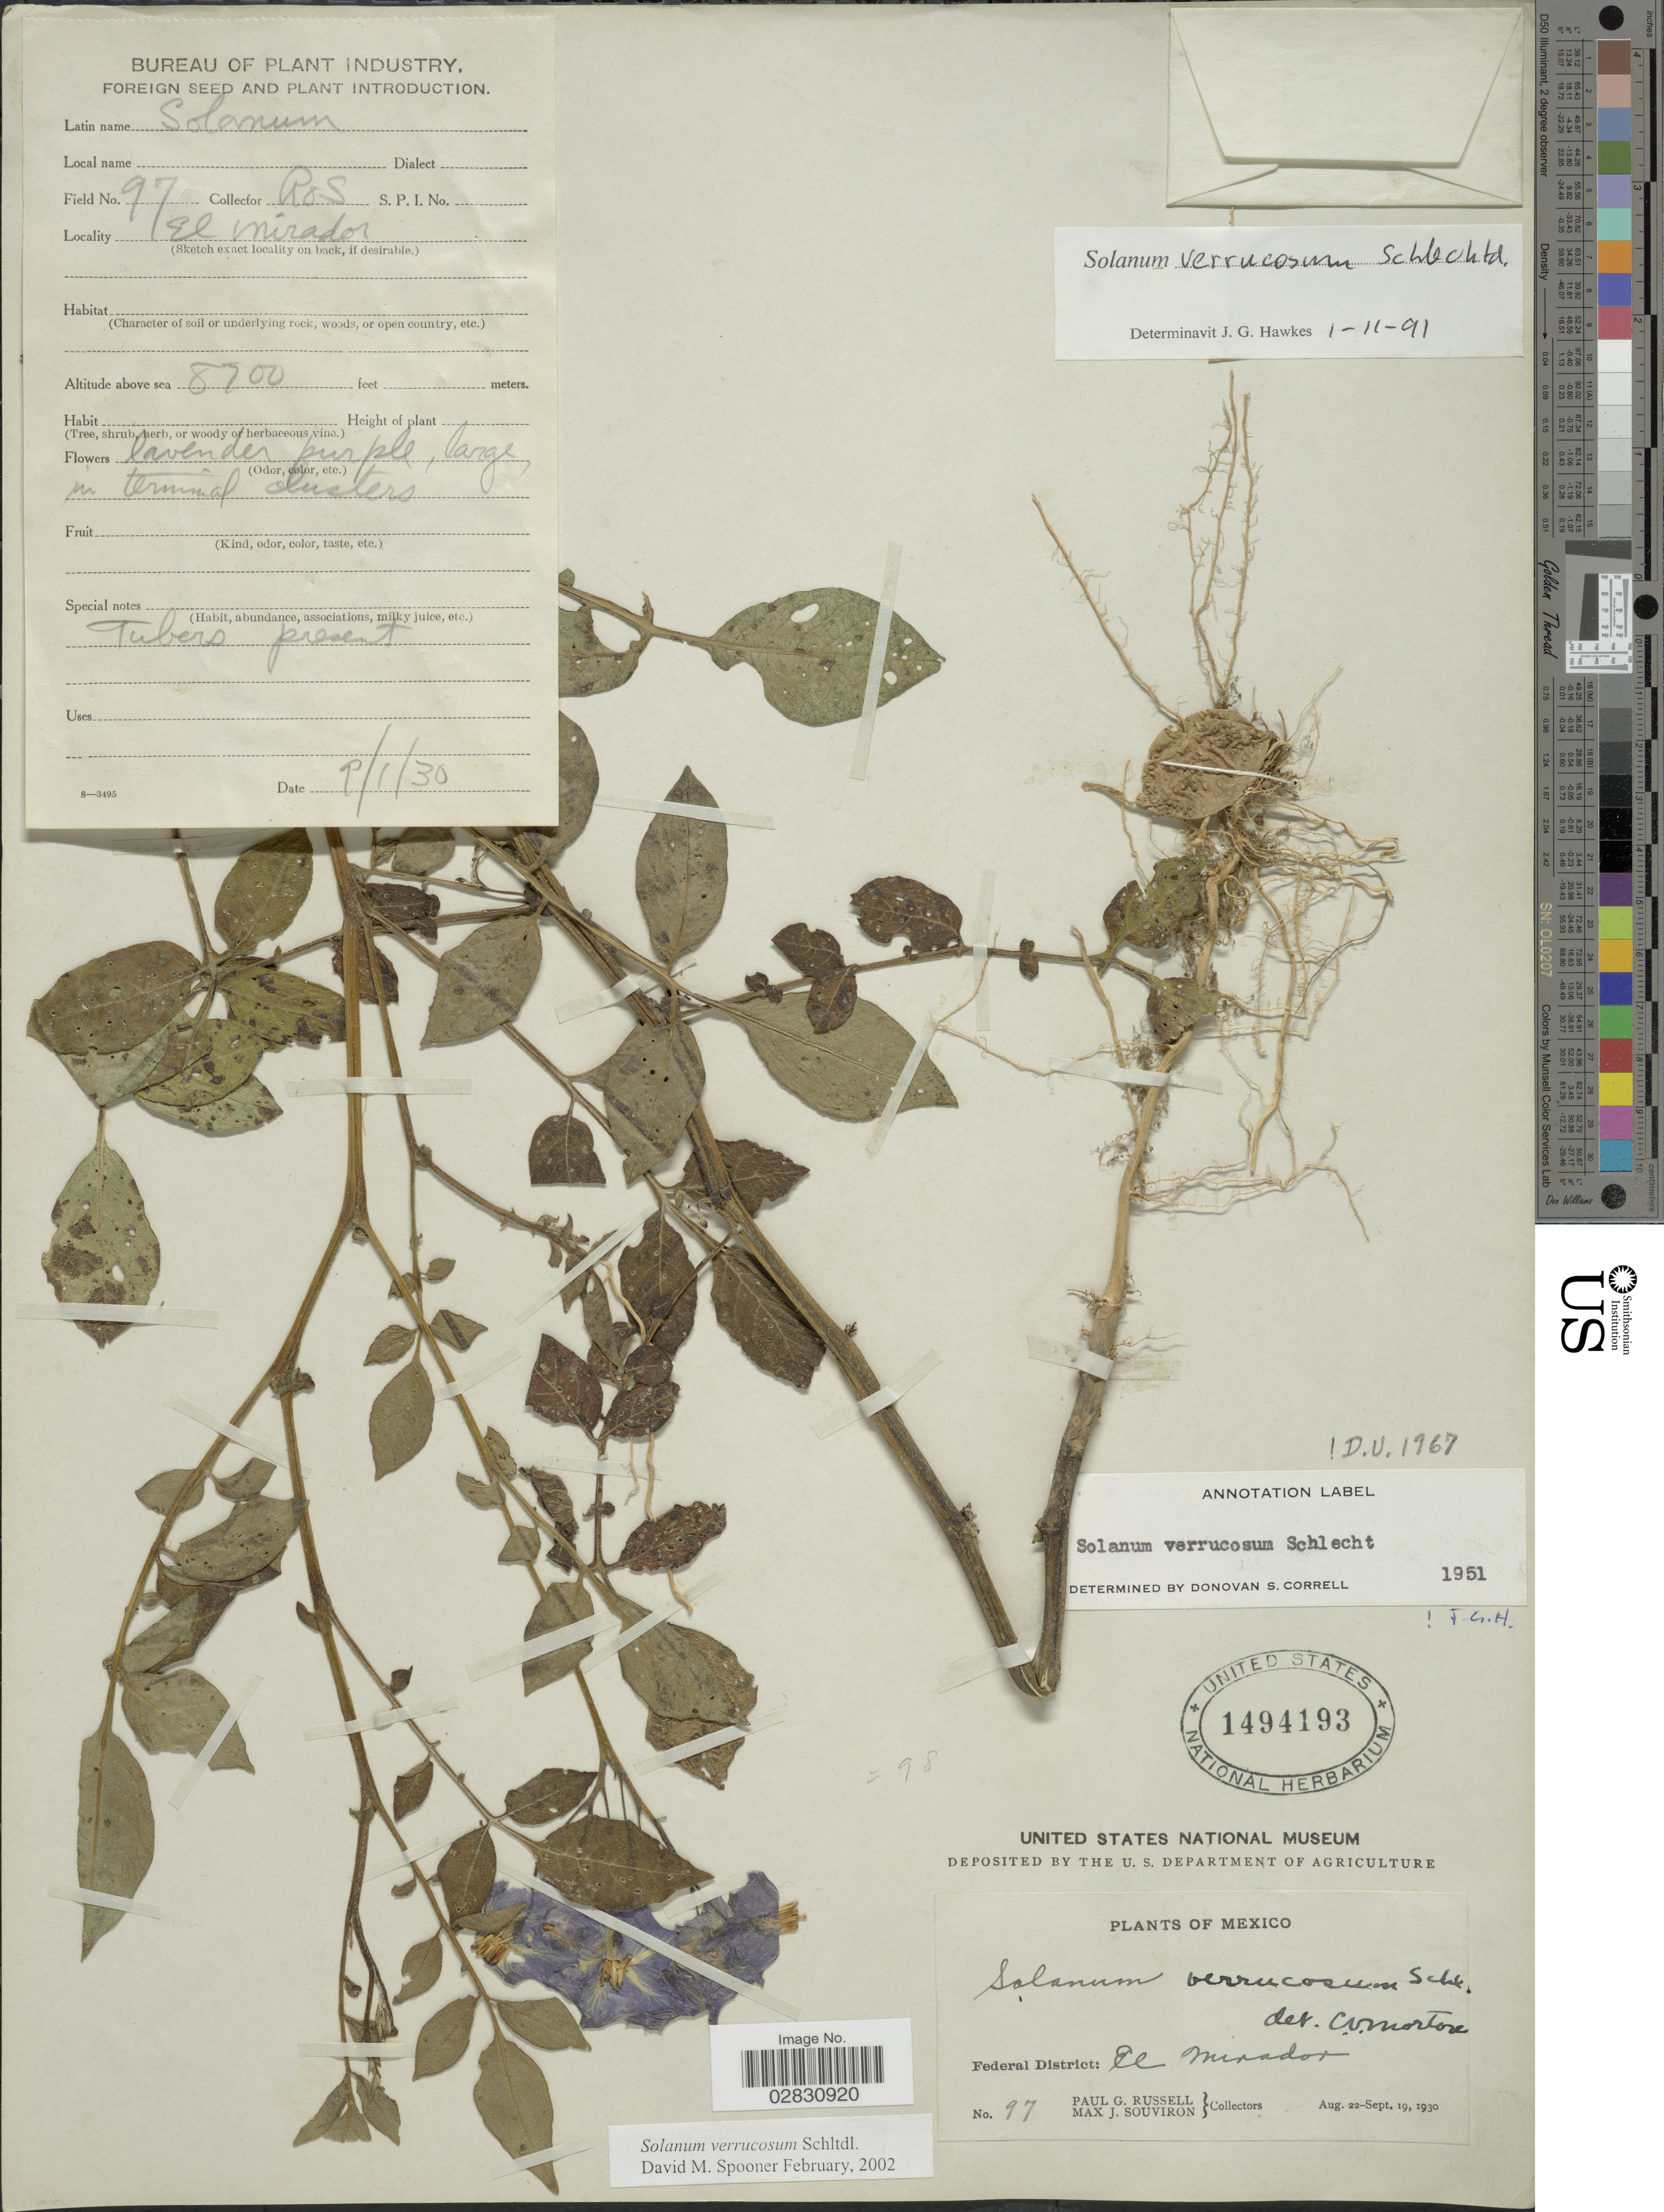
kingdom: Plantae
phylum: Tracheophyta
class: Magnoliopsida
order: Solanales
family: Solanaceae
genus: Solanum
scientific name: Solanum verrucosum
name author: Schltdl.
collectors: P. G. Russell & M. J. Souviron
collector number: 97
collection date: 1930-09-01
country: Mexico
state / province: Distrito Federal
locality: Federal District: El Mirador.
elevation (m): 2652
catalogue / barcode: US 1494193